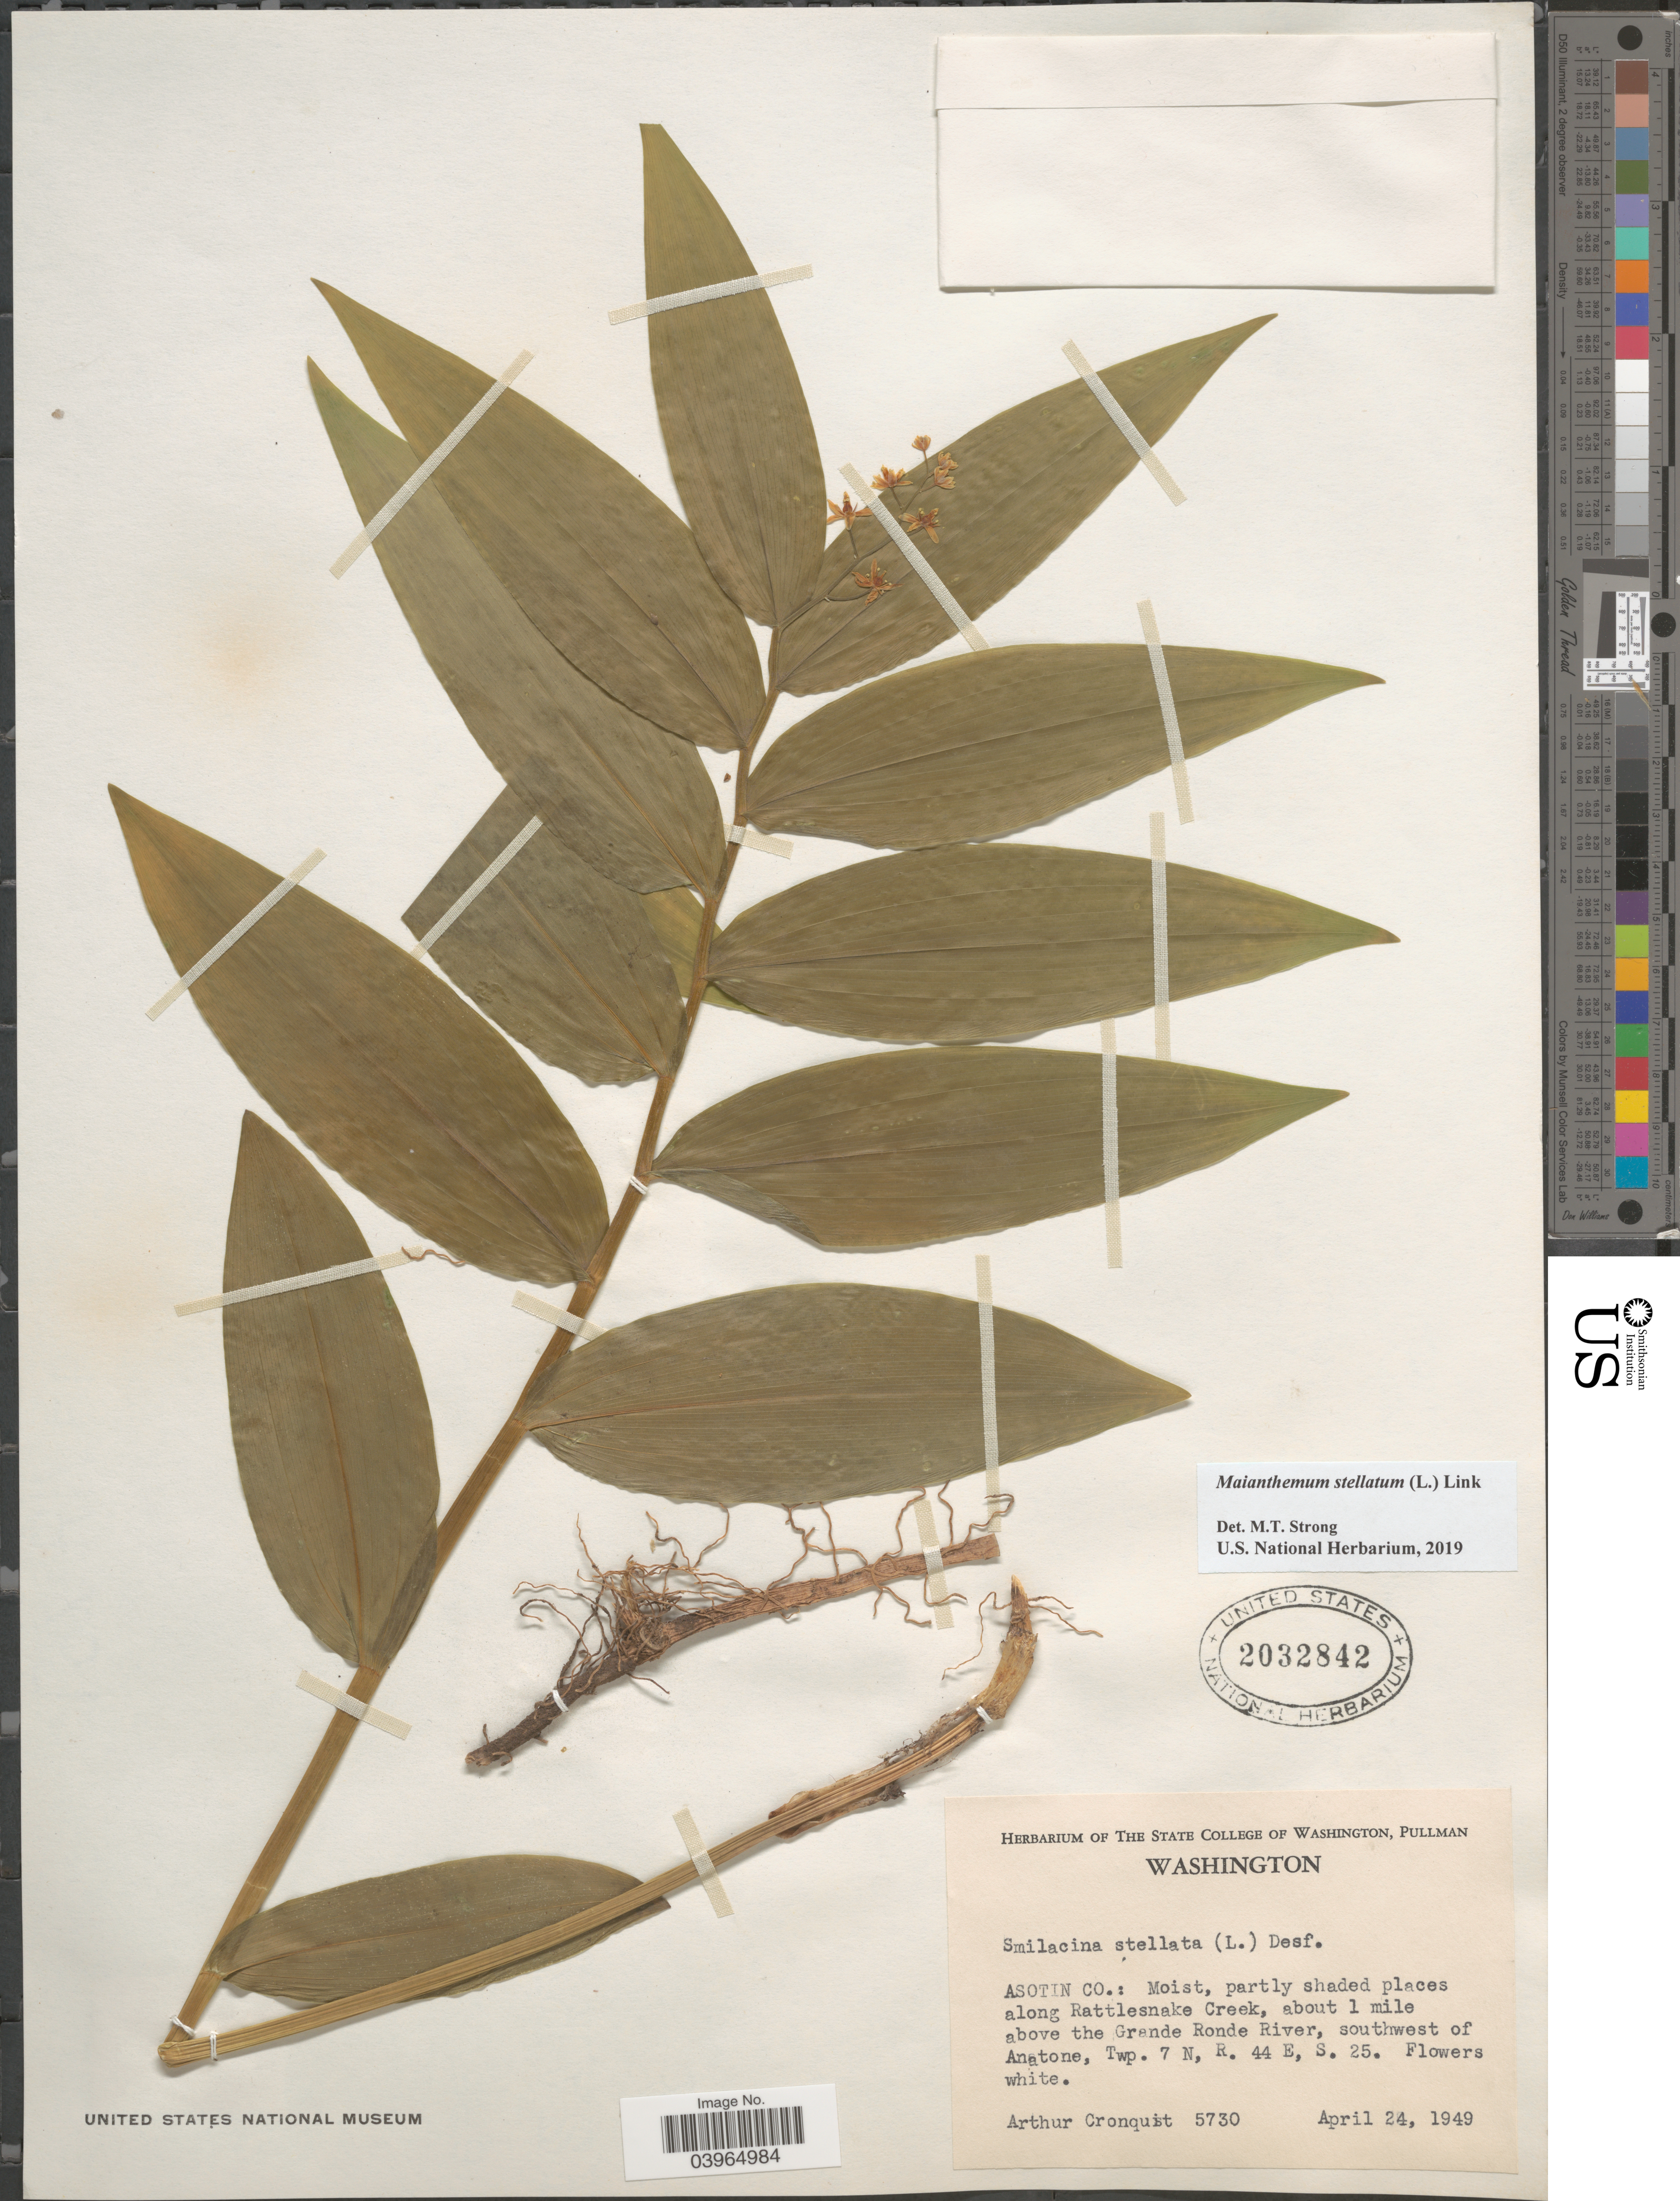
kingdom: Plantae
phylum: Tracheophyta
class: Liliopsida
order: Asparagales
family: Asparagaceae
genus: Maianthemum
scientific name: Maianthemum stellatum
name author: (L.) Link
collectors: A. J. Cronquist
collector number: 5730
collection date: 1949-04-24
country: United States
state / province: Washington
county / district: Asotin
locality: Asotin Co.: along Rattlesnake Creek, about 1 mile above the Grande Ronde River, southwest of Anatone, Twp. 7 N, R. 44 E, S. 25.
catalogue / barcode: US 2032842